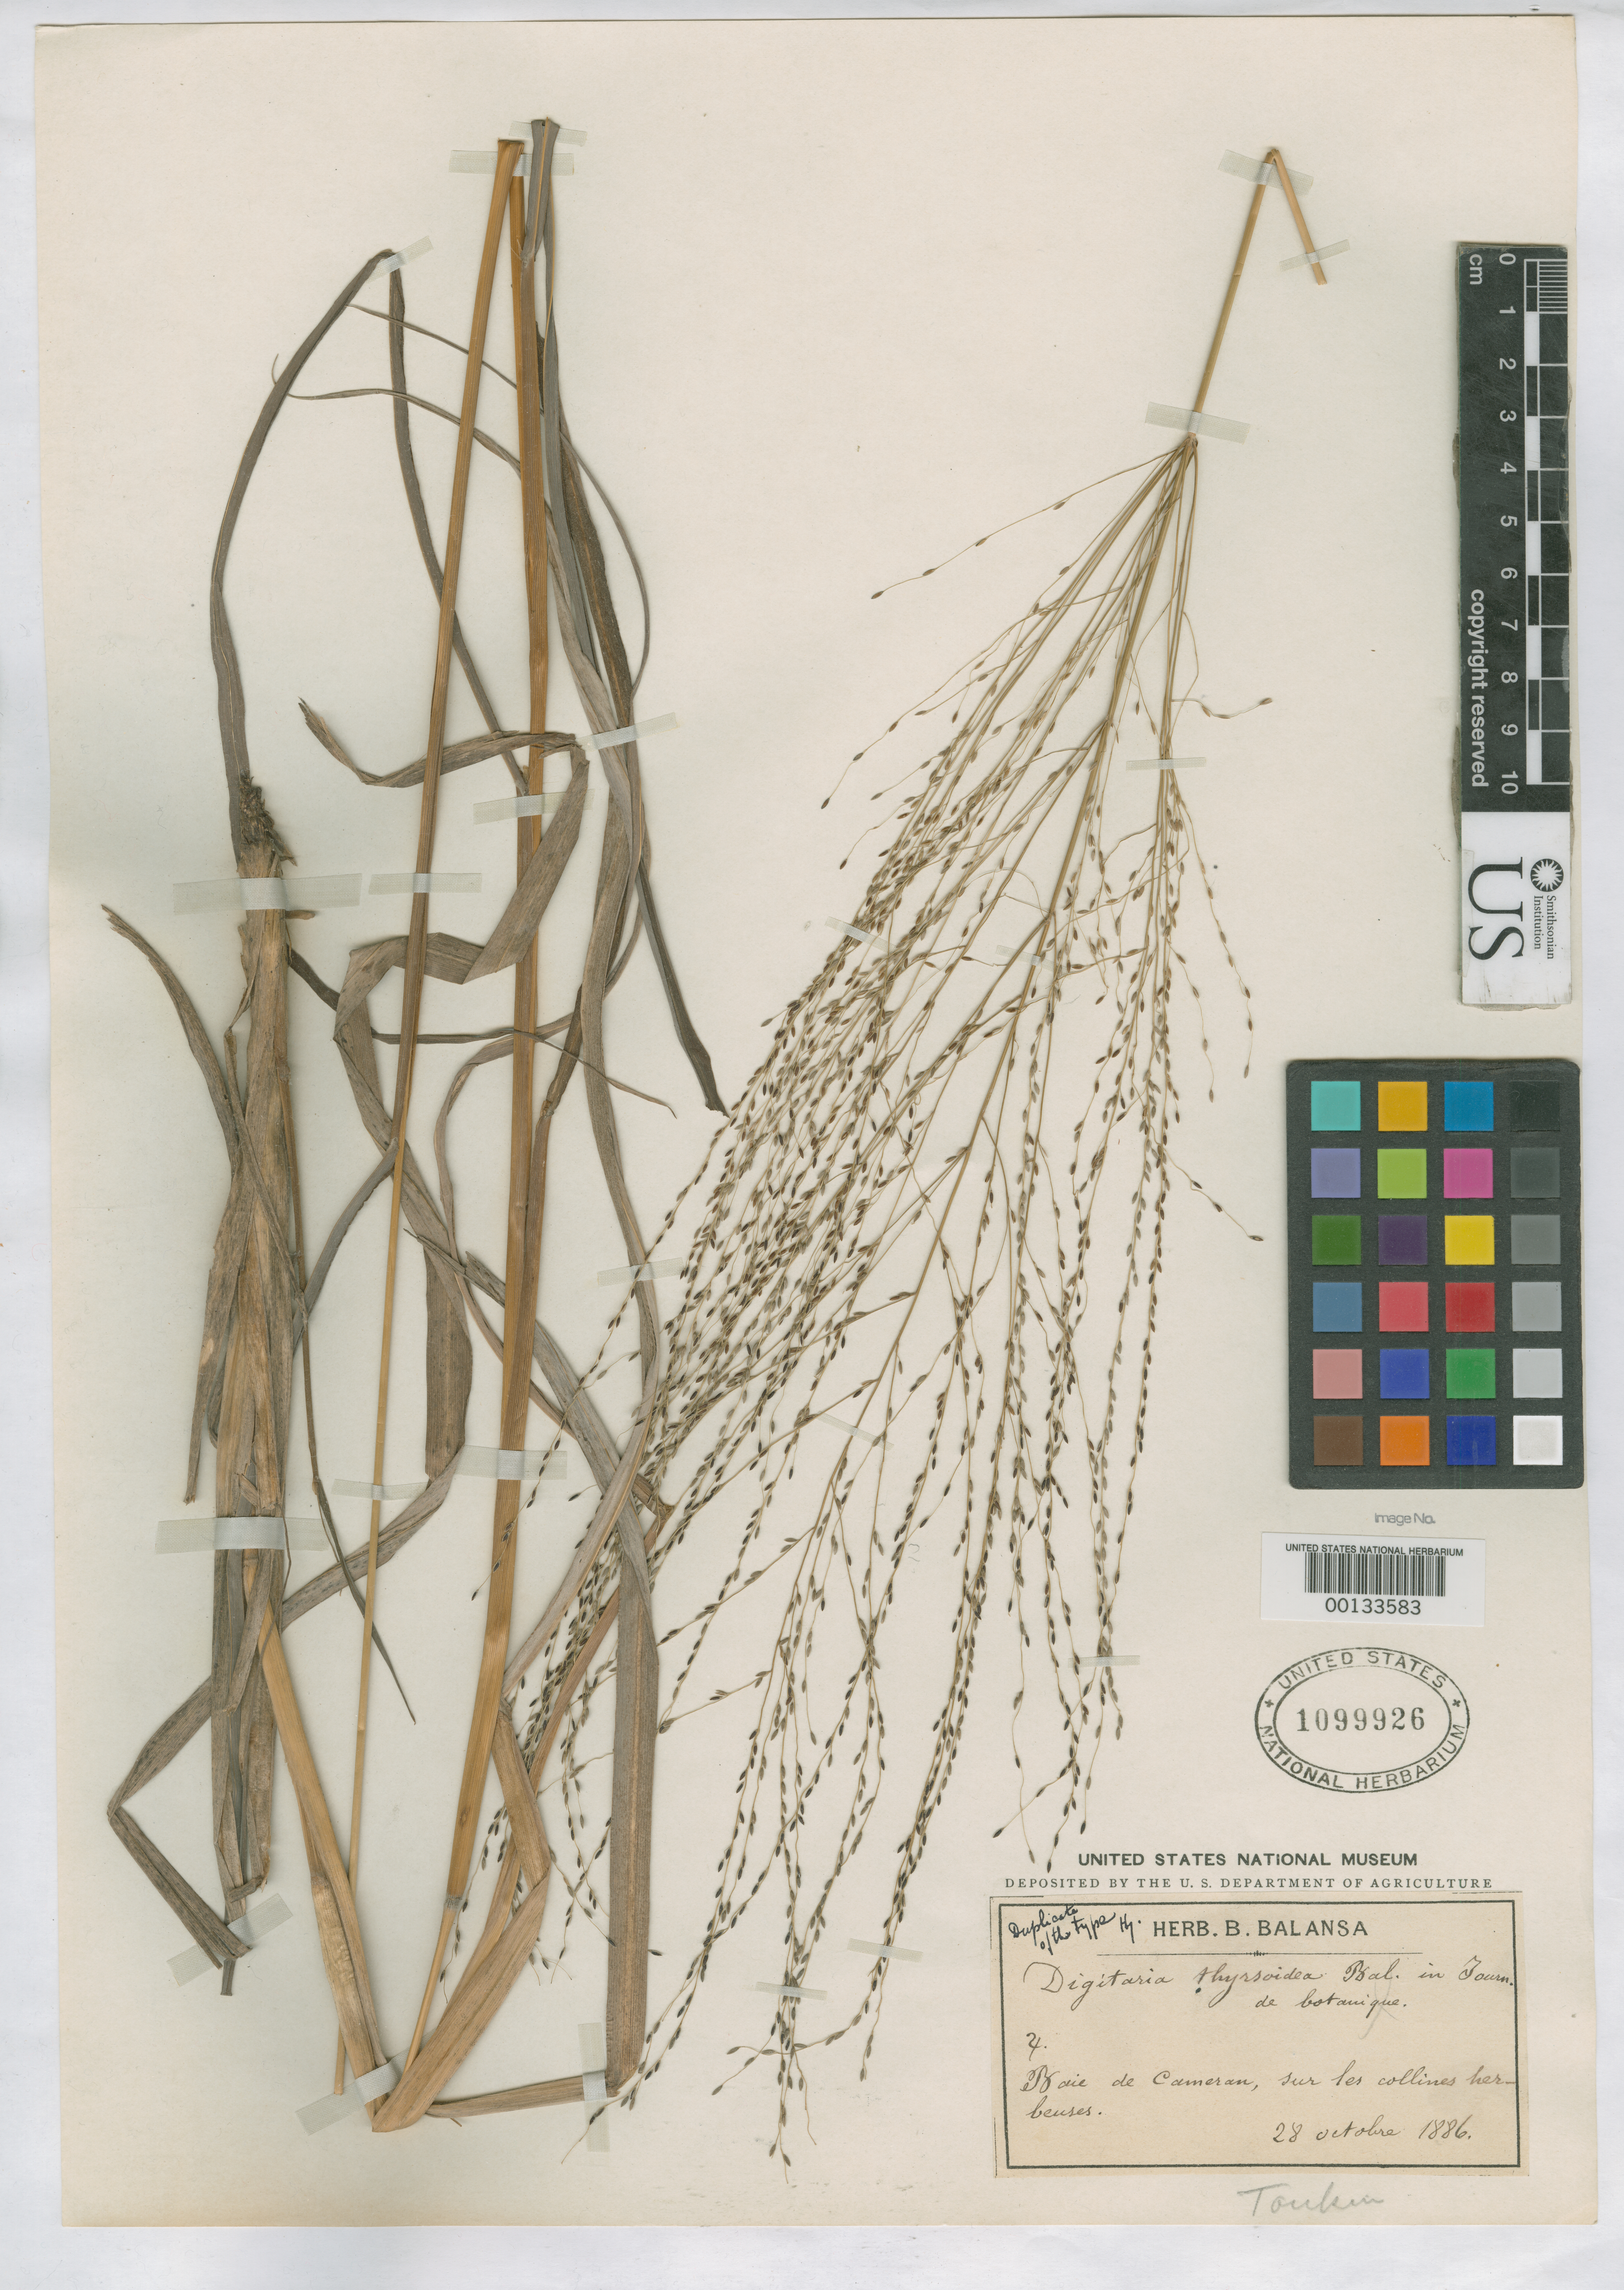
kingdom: Plantae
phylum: Tracheophyta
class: Liliopsida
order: Poales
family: Poaceae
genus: Digitaria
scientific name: Digitaria thyrsoidea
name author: Balansa in E. Fourn.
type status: Isotype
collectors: B. Balansa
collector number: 4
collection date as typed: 28 Oct 1886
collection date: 1886-10-28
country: Vietnam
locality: Baie de Cameran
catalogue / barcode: US 1099926